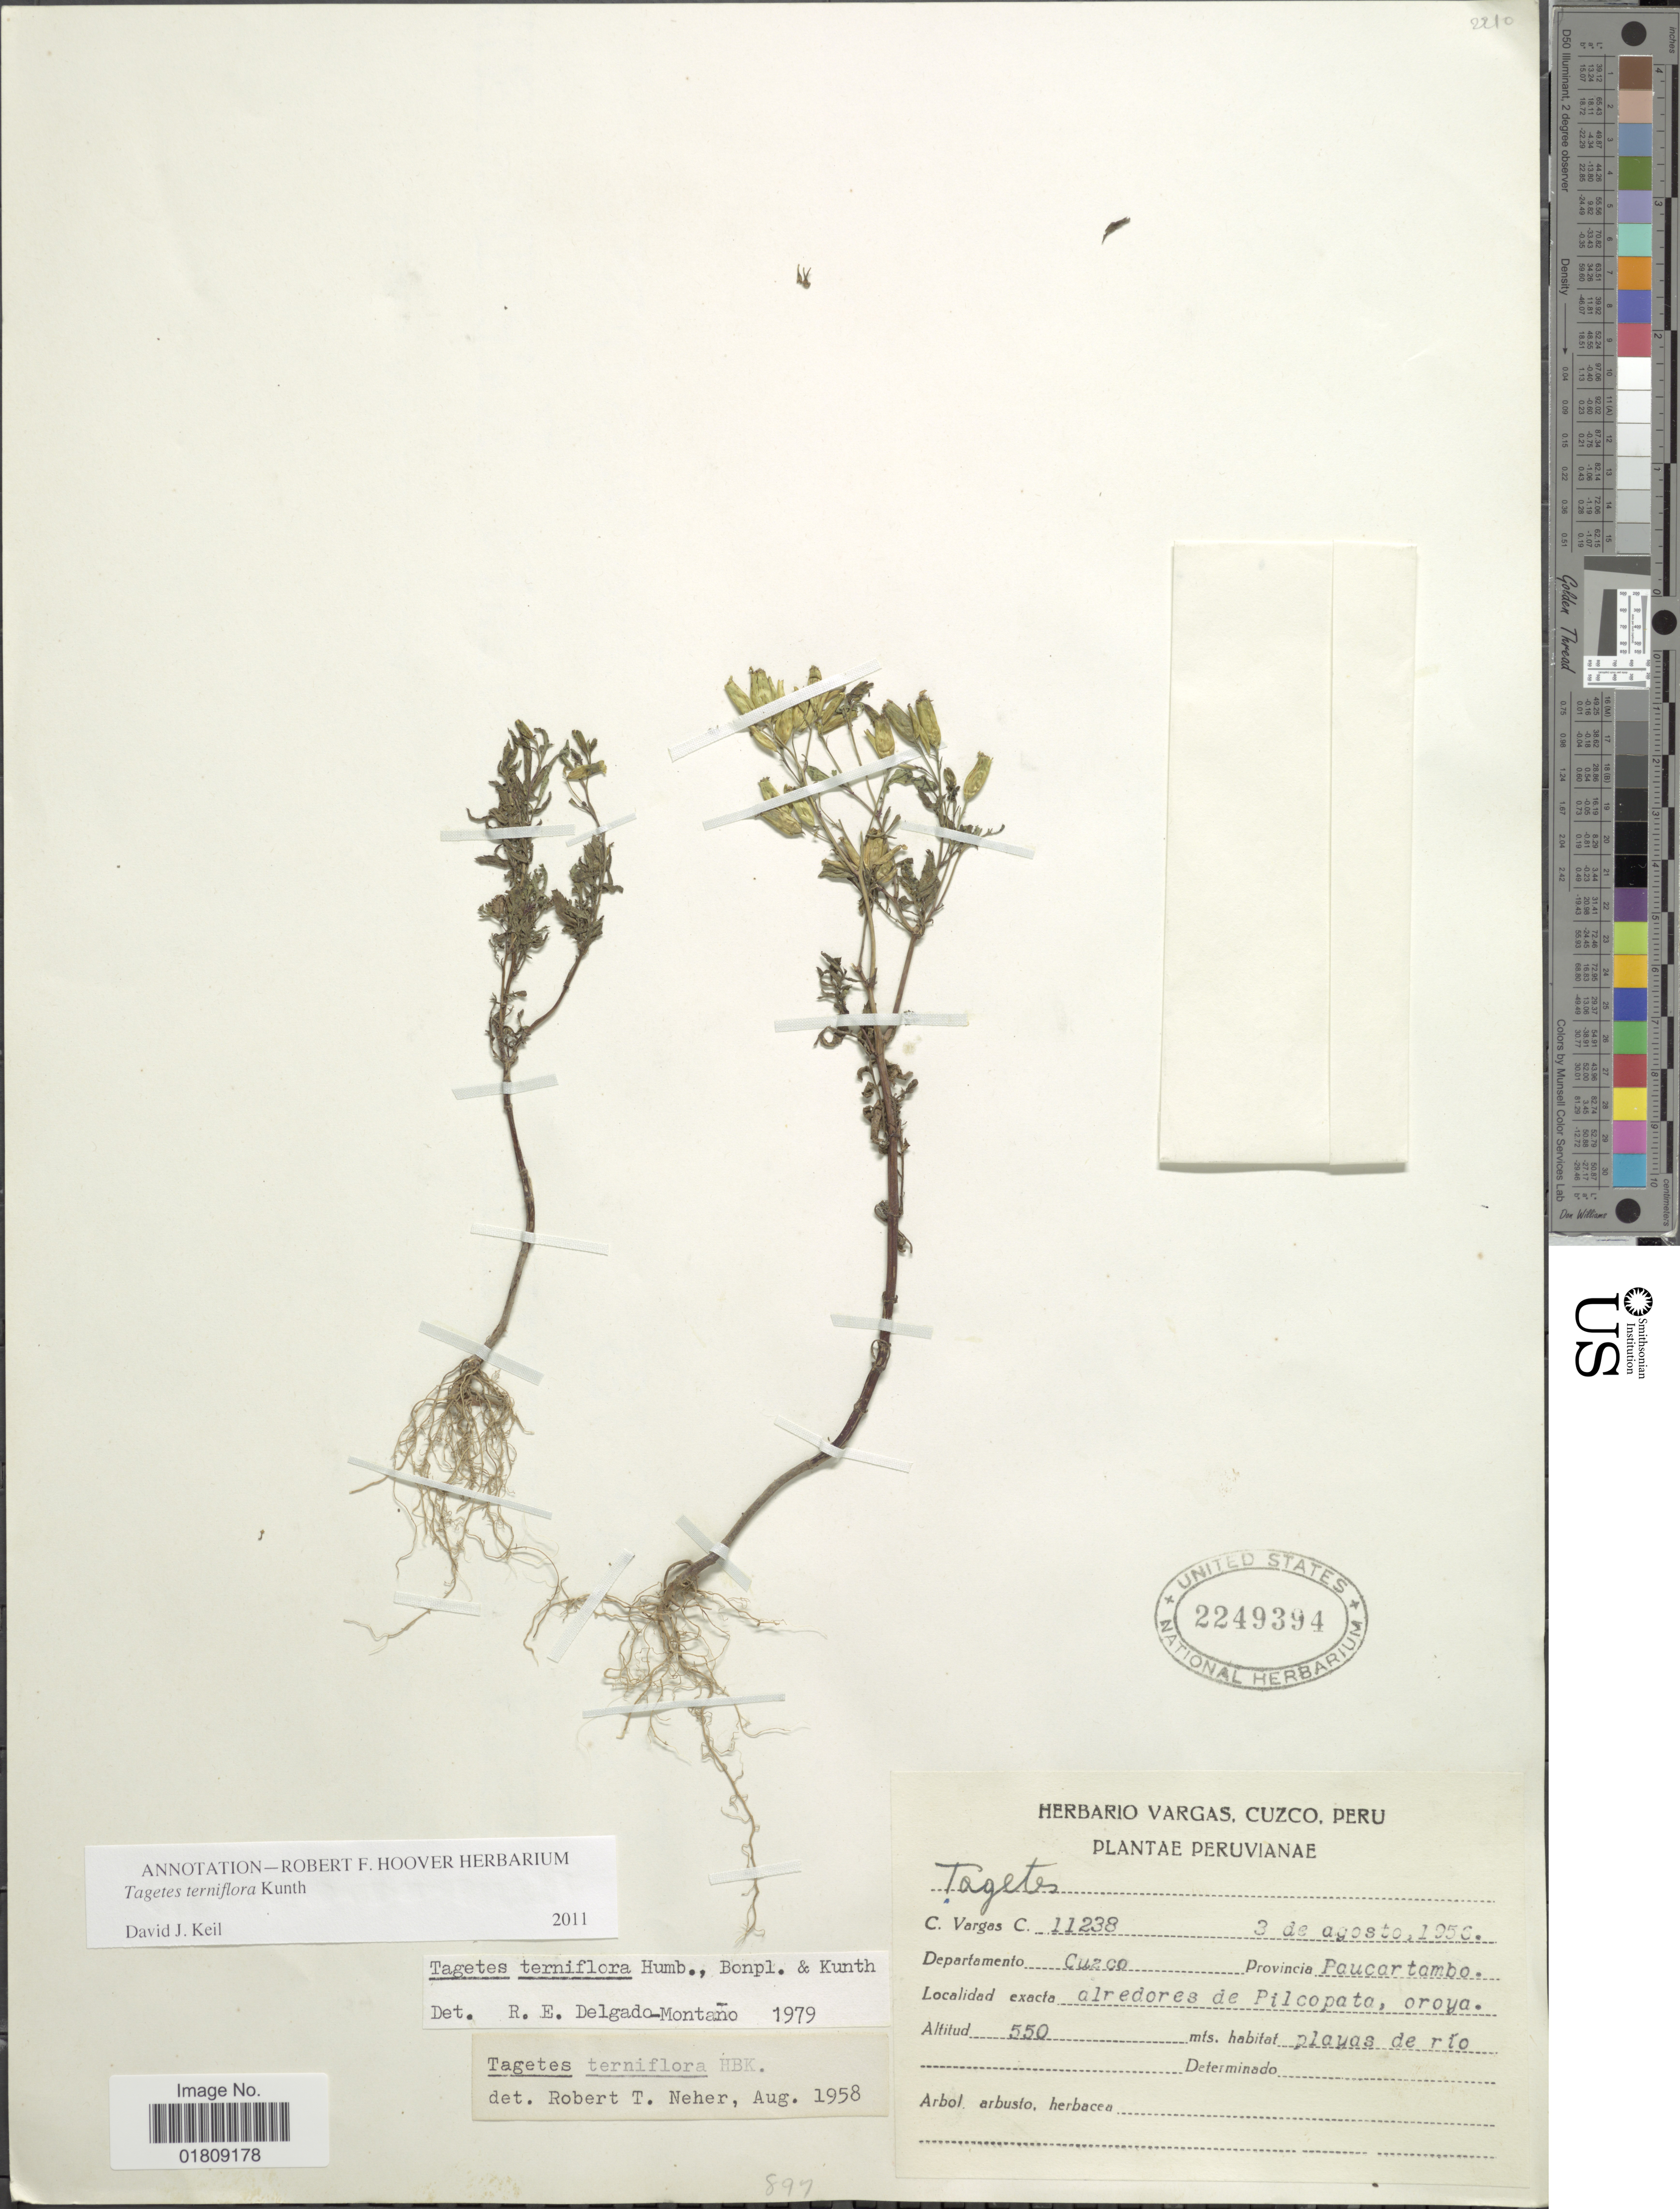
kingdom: Plantae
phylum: Tracheophyta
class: Magnoliopsida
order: Asterales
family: Asteraceae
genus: Tagetes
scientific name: Tagetes terniflora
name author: Kunth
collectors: C. Vargas Calderón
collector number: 11238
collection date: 1956-08-03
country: Peru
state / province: Cusco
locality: Provincia Paucartambo, alredores de Pilcopata, oroya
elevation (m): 550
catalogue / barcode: US 2249394